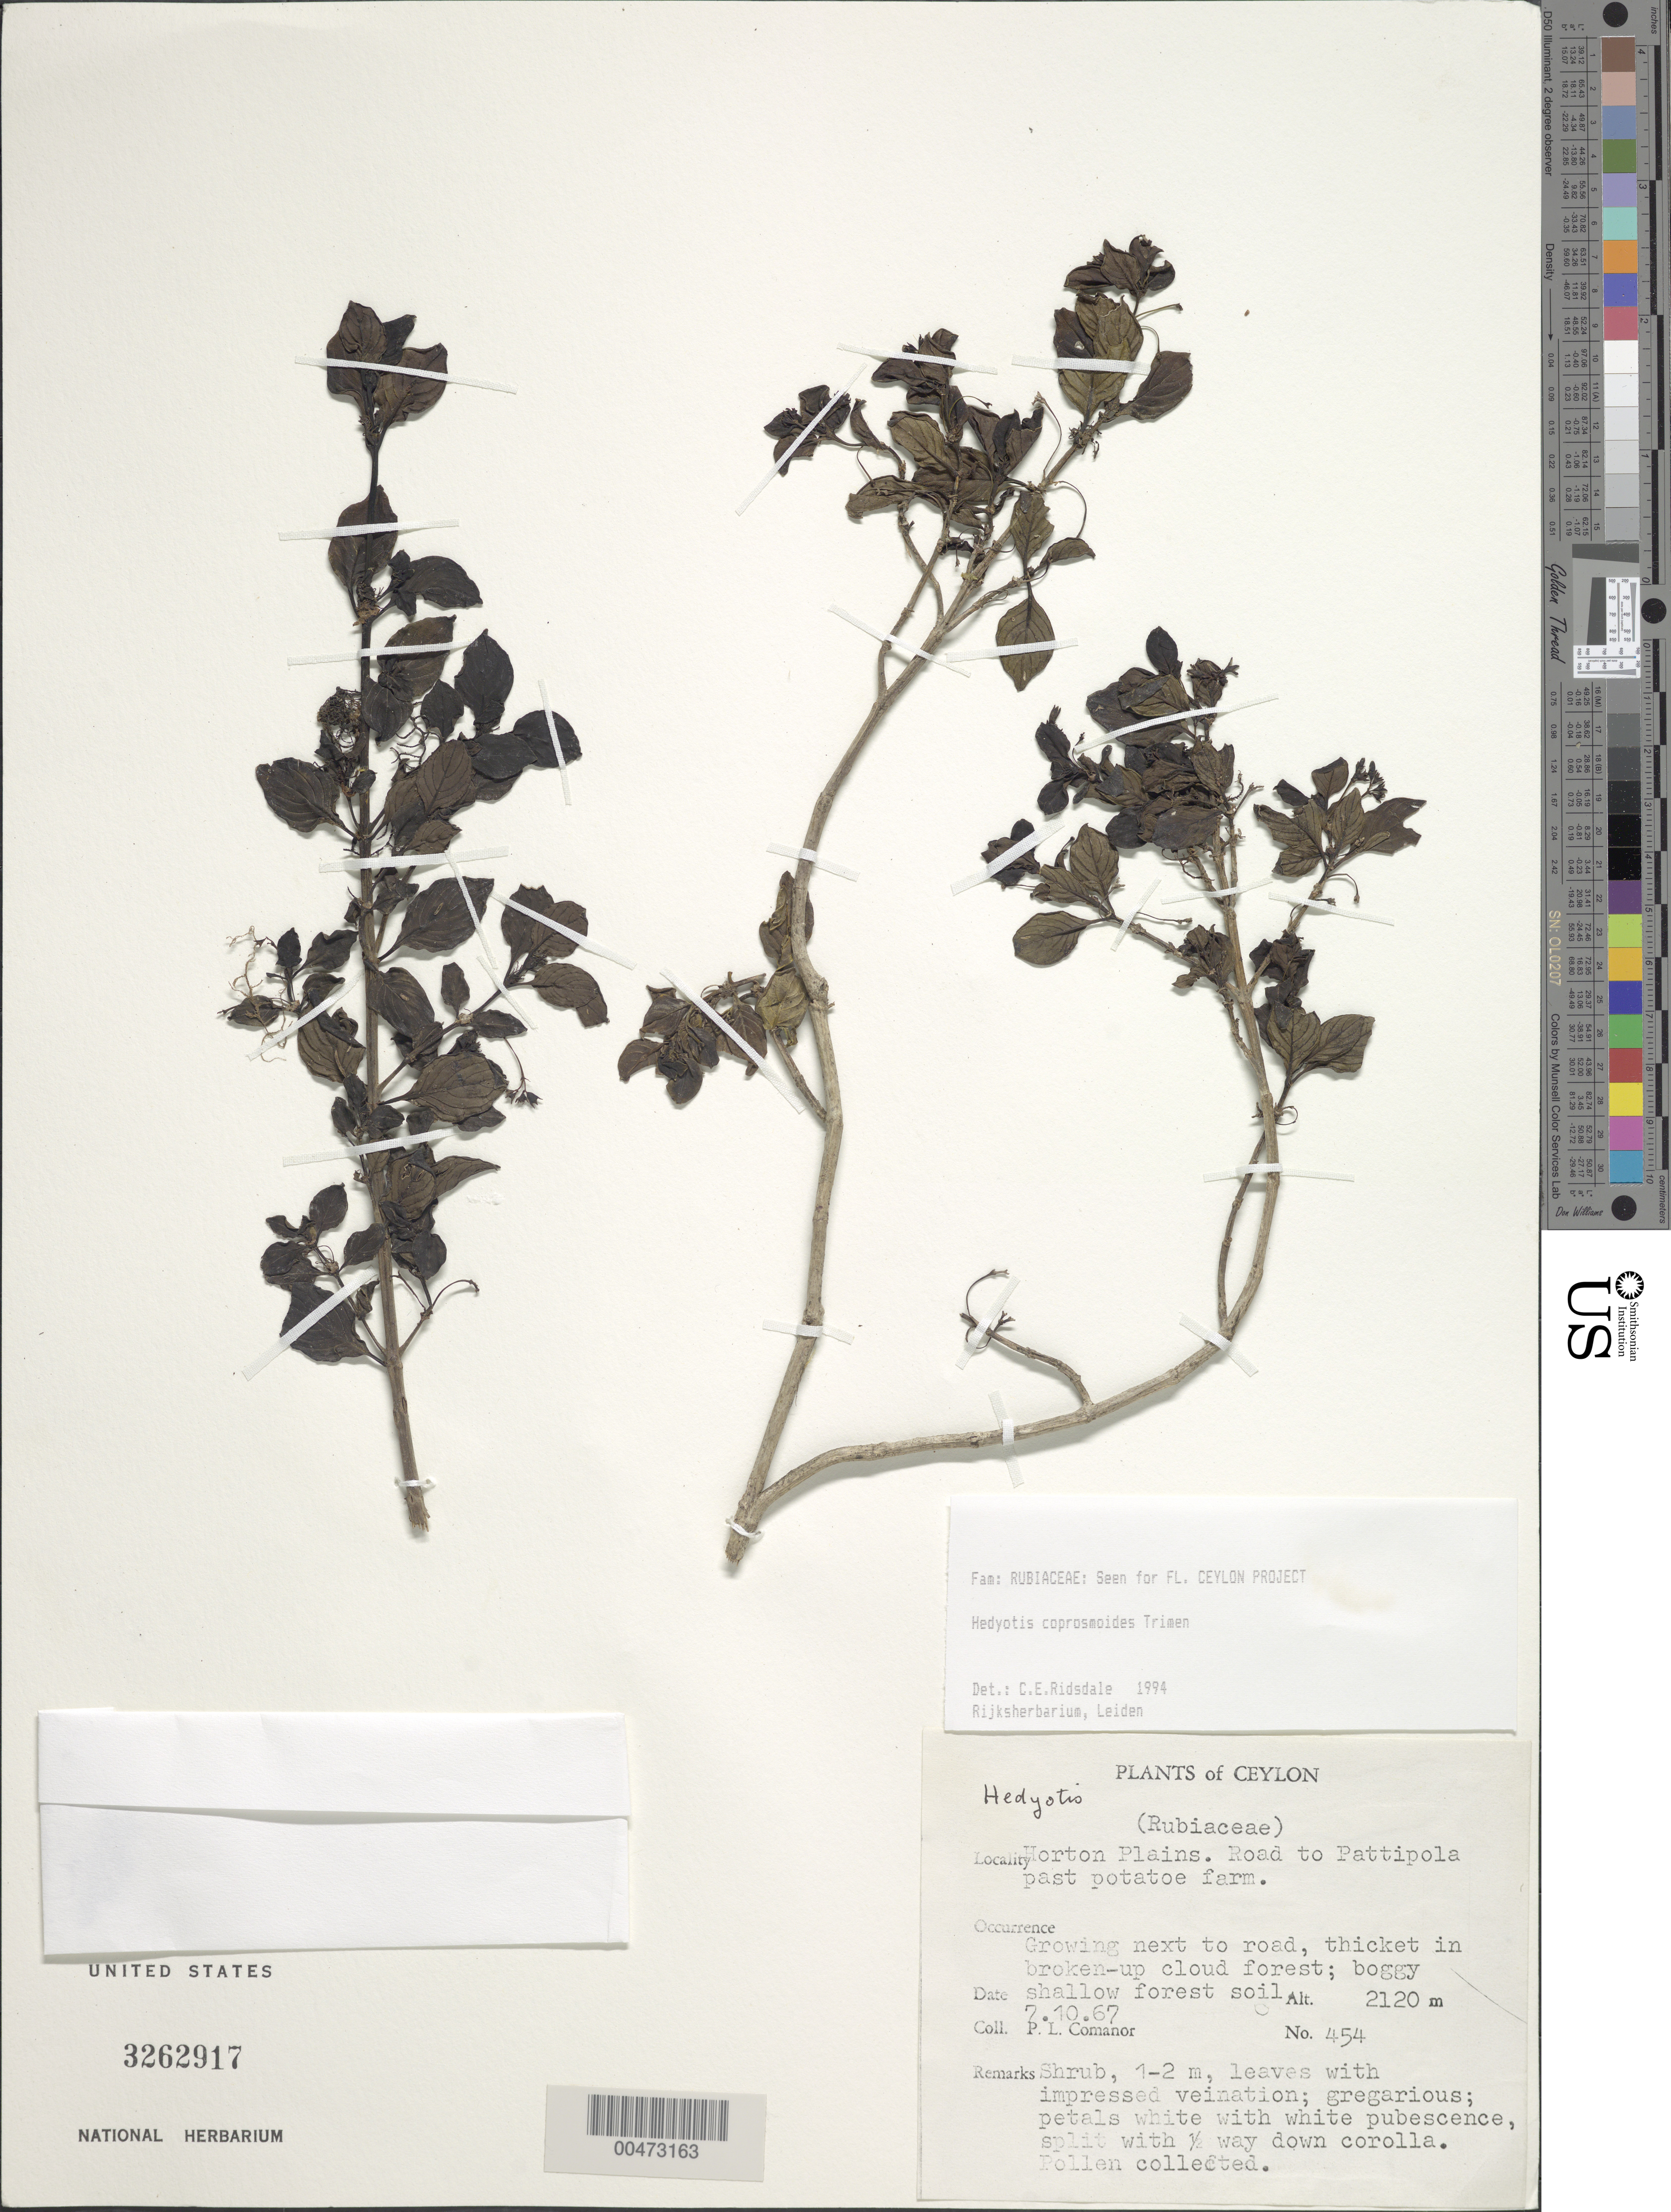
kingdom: Plantae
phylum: Tracheophyta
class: Magnoliopsida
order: Gentianales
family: Rubiaceae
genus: Hedyotis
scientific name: Hedyotis coprosmoides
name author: Trimen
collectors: P. Comanor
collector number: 454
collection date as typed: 07 Oct 1967 or 10 Jul 1967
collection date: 1967-07-10 or 1967-10-07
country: Sri Lanka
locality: Horton Plains, Rd to Pattipola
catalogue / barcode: US 3262917